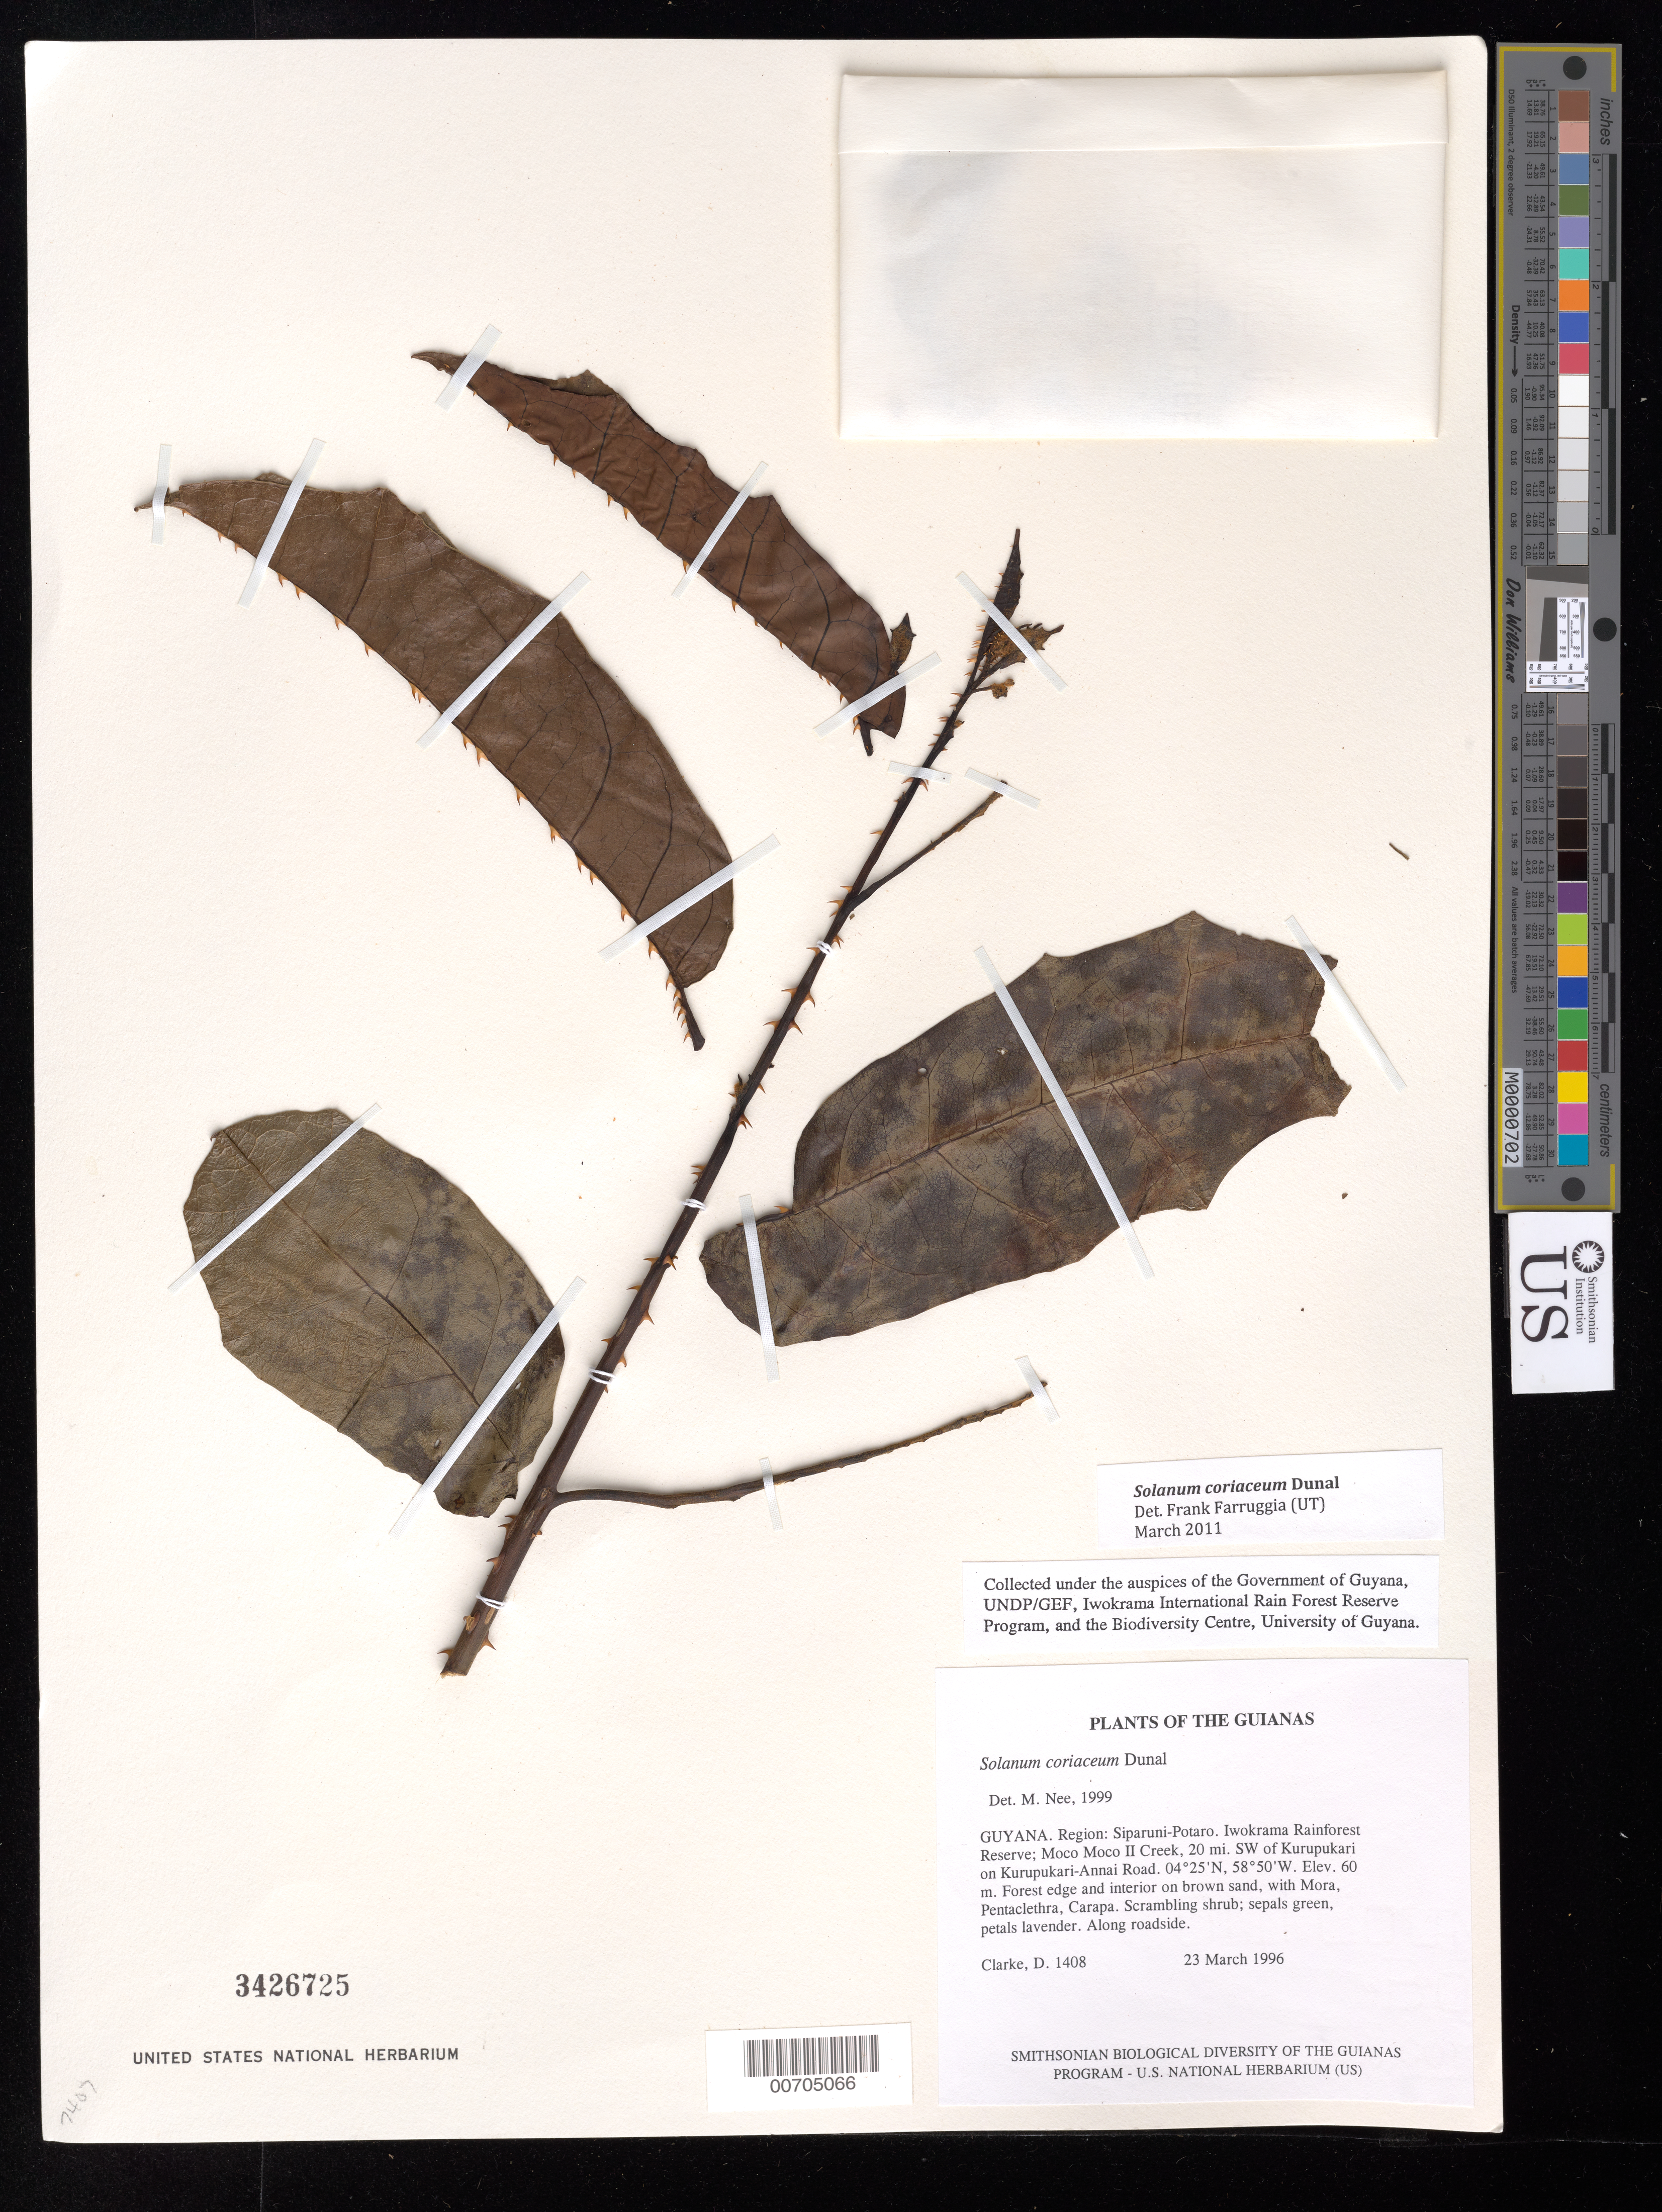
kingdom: Plantae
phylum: Tracheophyta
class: Magnoliopsida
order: Solanales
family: Solanaceae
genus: Solanum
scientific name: Solanum coriaceum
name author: Dunal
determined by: Nee, Michael H.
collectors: H. D. Clarke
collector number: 1408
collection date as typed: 3 Mar 1996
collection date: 1996-03-03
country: Guyana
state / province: Potaro-Siparuni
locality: Iwokrama Rainforest Reserve; Moco Moco II Creek, 20 mi. SW of Kurupukari on Kurupukari-Annai Road, near camp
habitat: Forest edge and interior on brown sand. Along roadside.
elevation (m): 60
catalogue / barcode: US 3426725